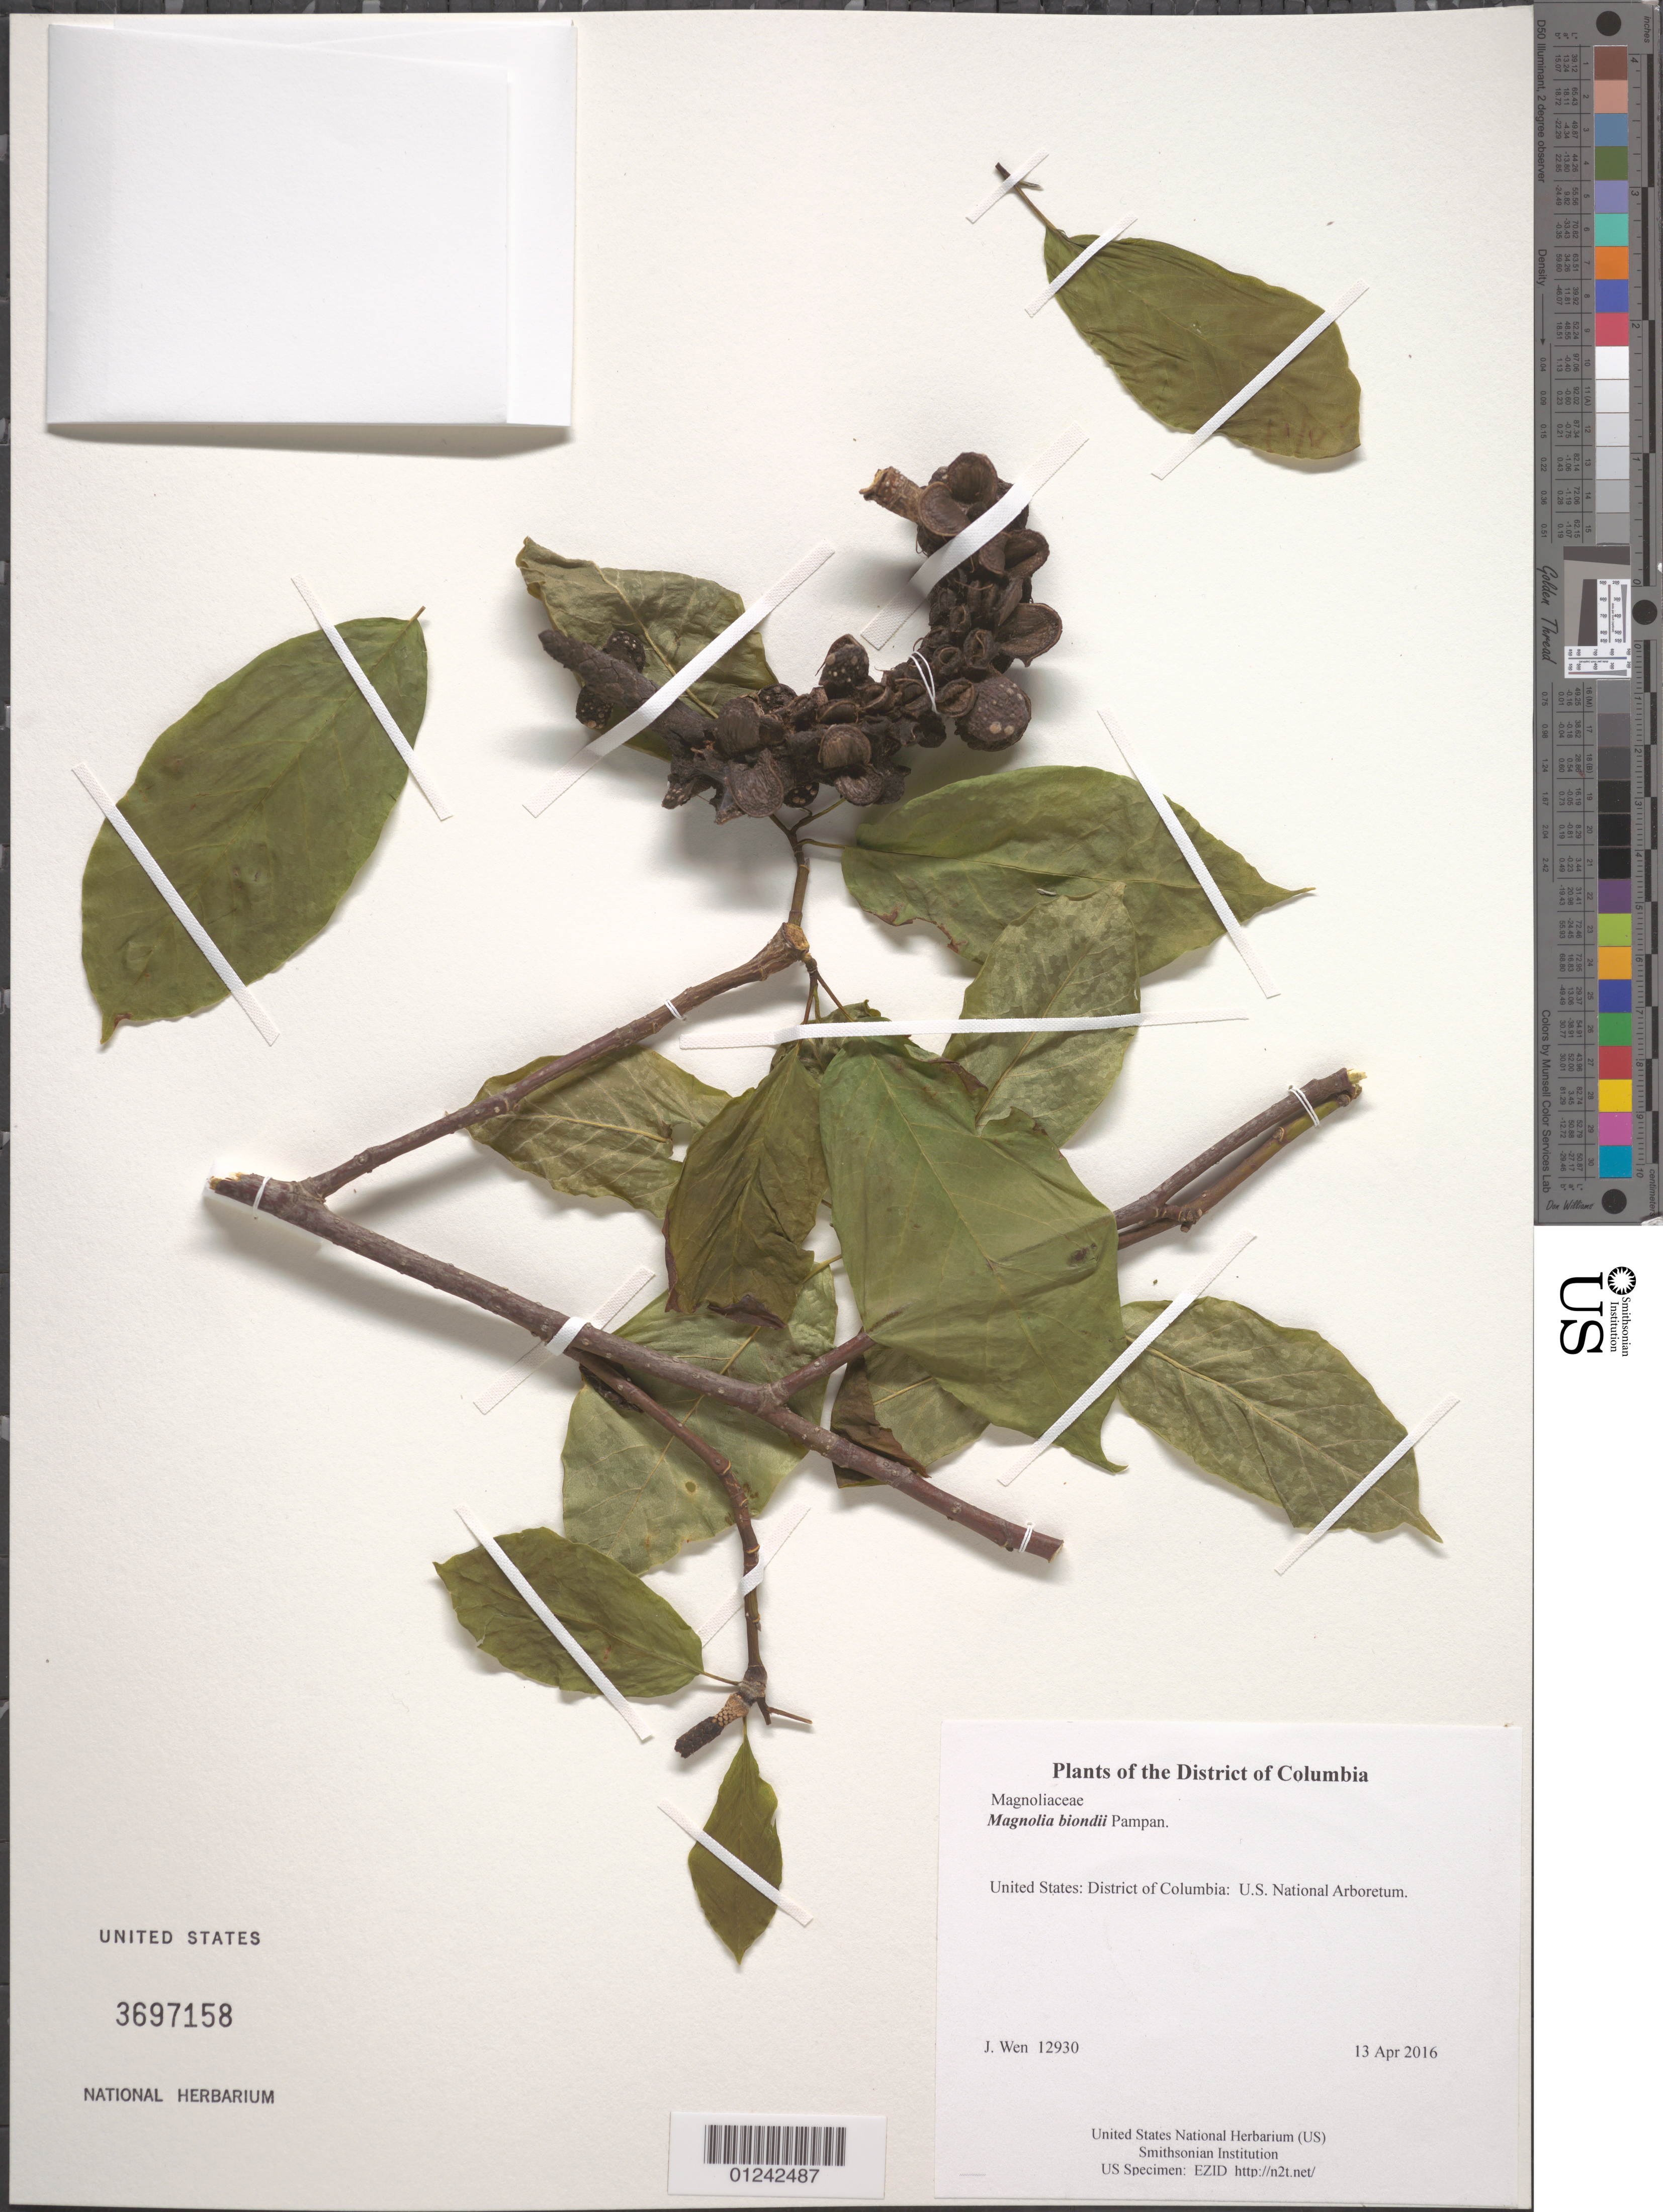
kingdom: Plantae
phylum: Tracheophyta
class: Magnoliopsida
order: Magnoliales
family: Magnoliaceae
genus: Magnolia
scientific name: Magnolia biondii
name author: Pampan.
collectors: J. Wen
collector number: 12930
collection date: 2016-04-13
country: United States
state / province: District of Columbia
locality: U.S. National Arboretum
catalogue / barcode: US 3697158